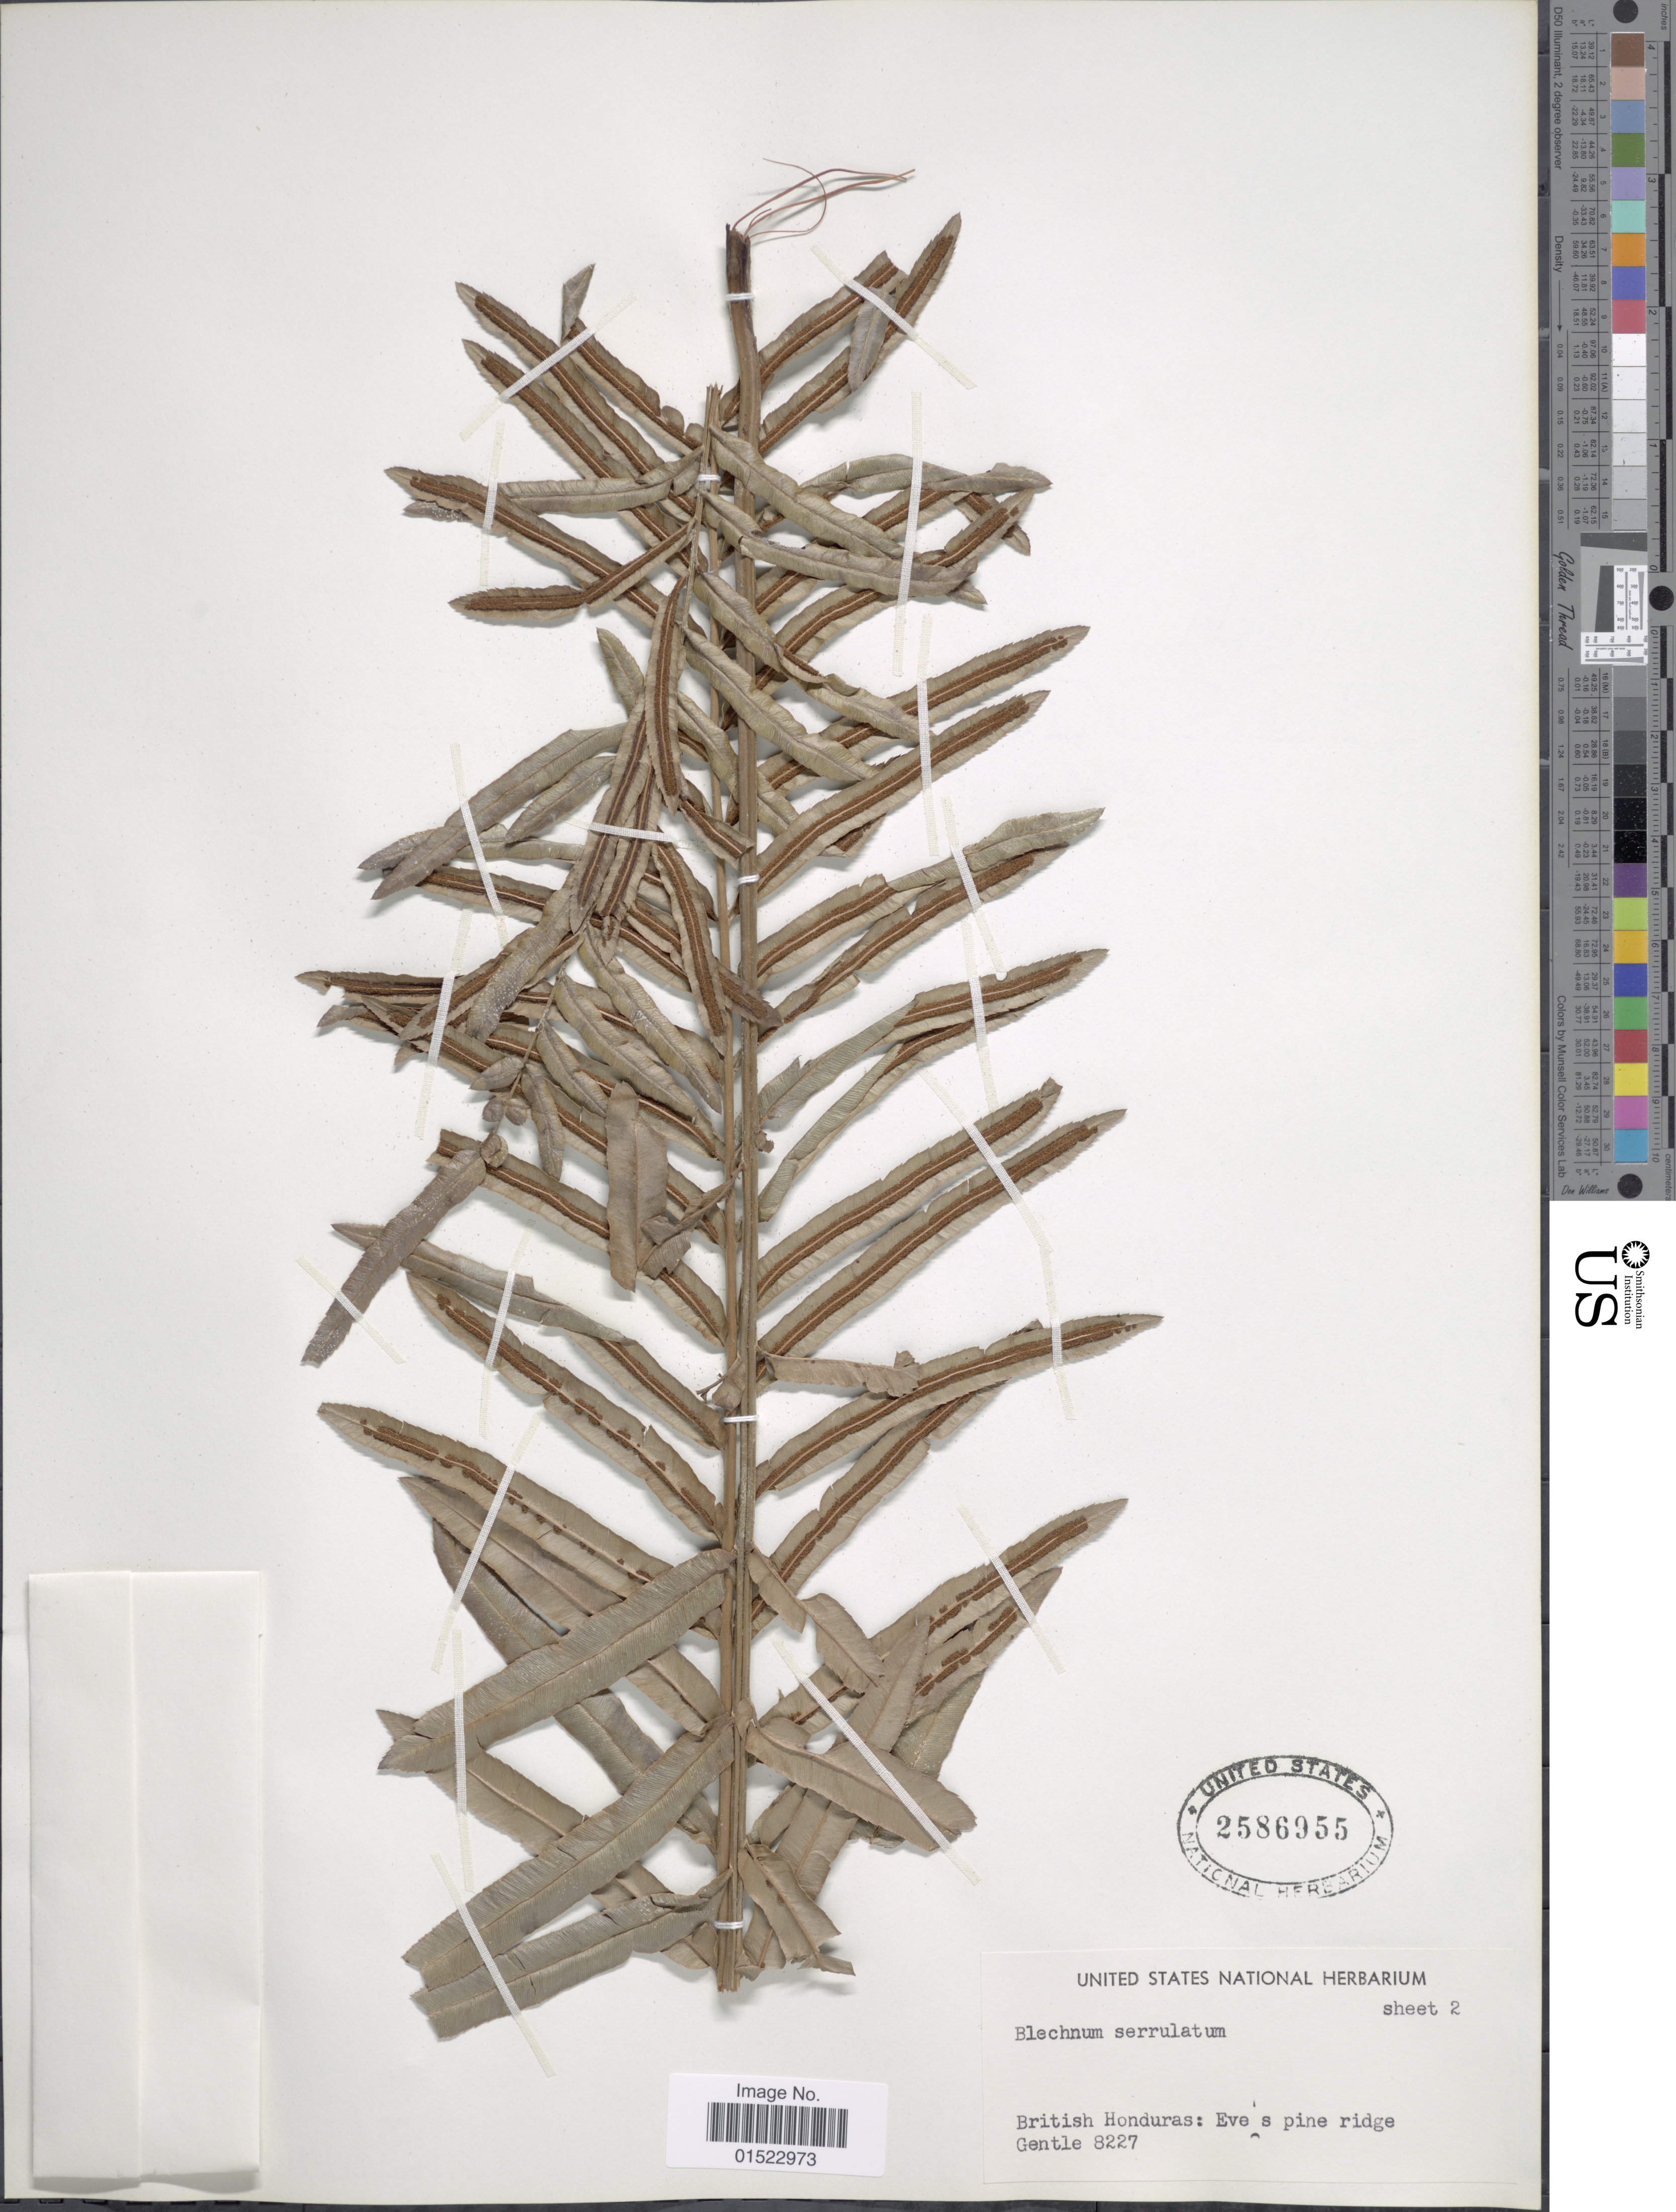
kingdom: Plantae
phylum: Tracheophyta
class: Polypodiopsida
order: Polypodiales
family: Blechnaceae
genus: Telmatoblechnum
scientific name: Telmatoblechnum serrulatum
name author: (Rich.) Perrie et al.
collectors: Gentle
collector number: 8227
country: Belize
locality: British Honduras: Eve s pine Ridge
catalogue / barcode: US 2586955